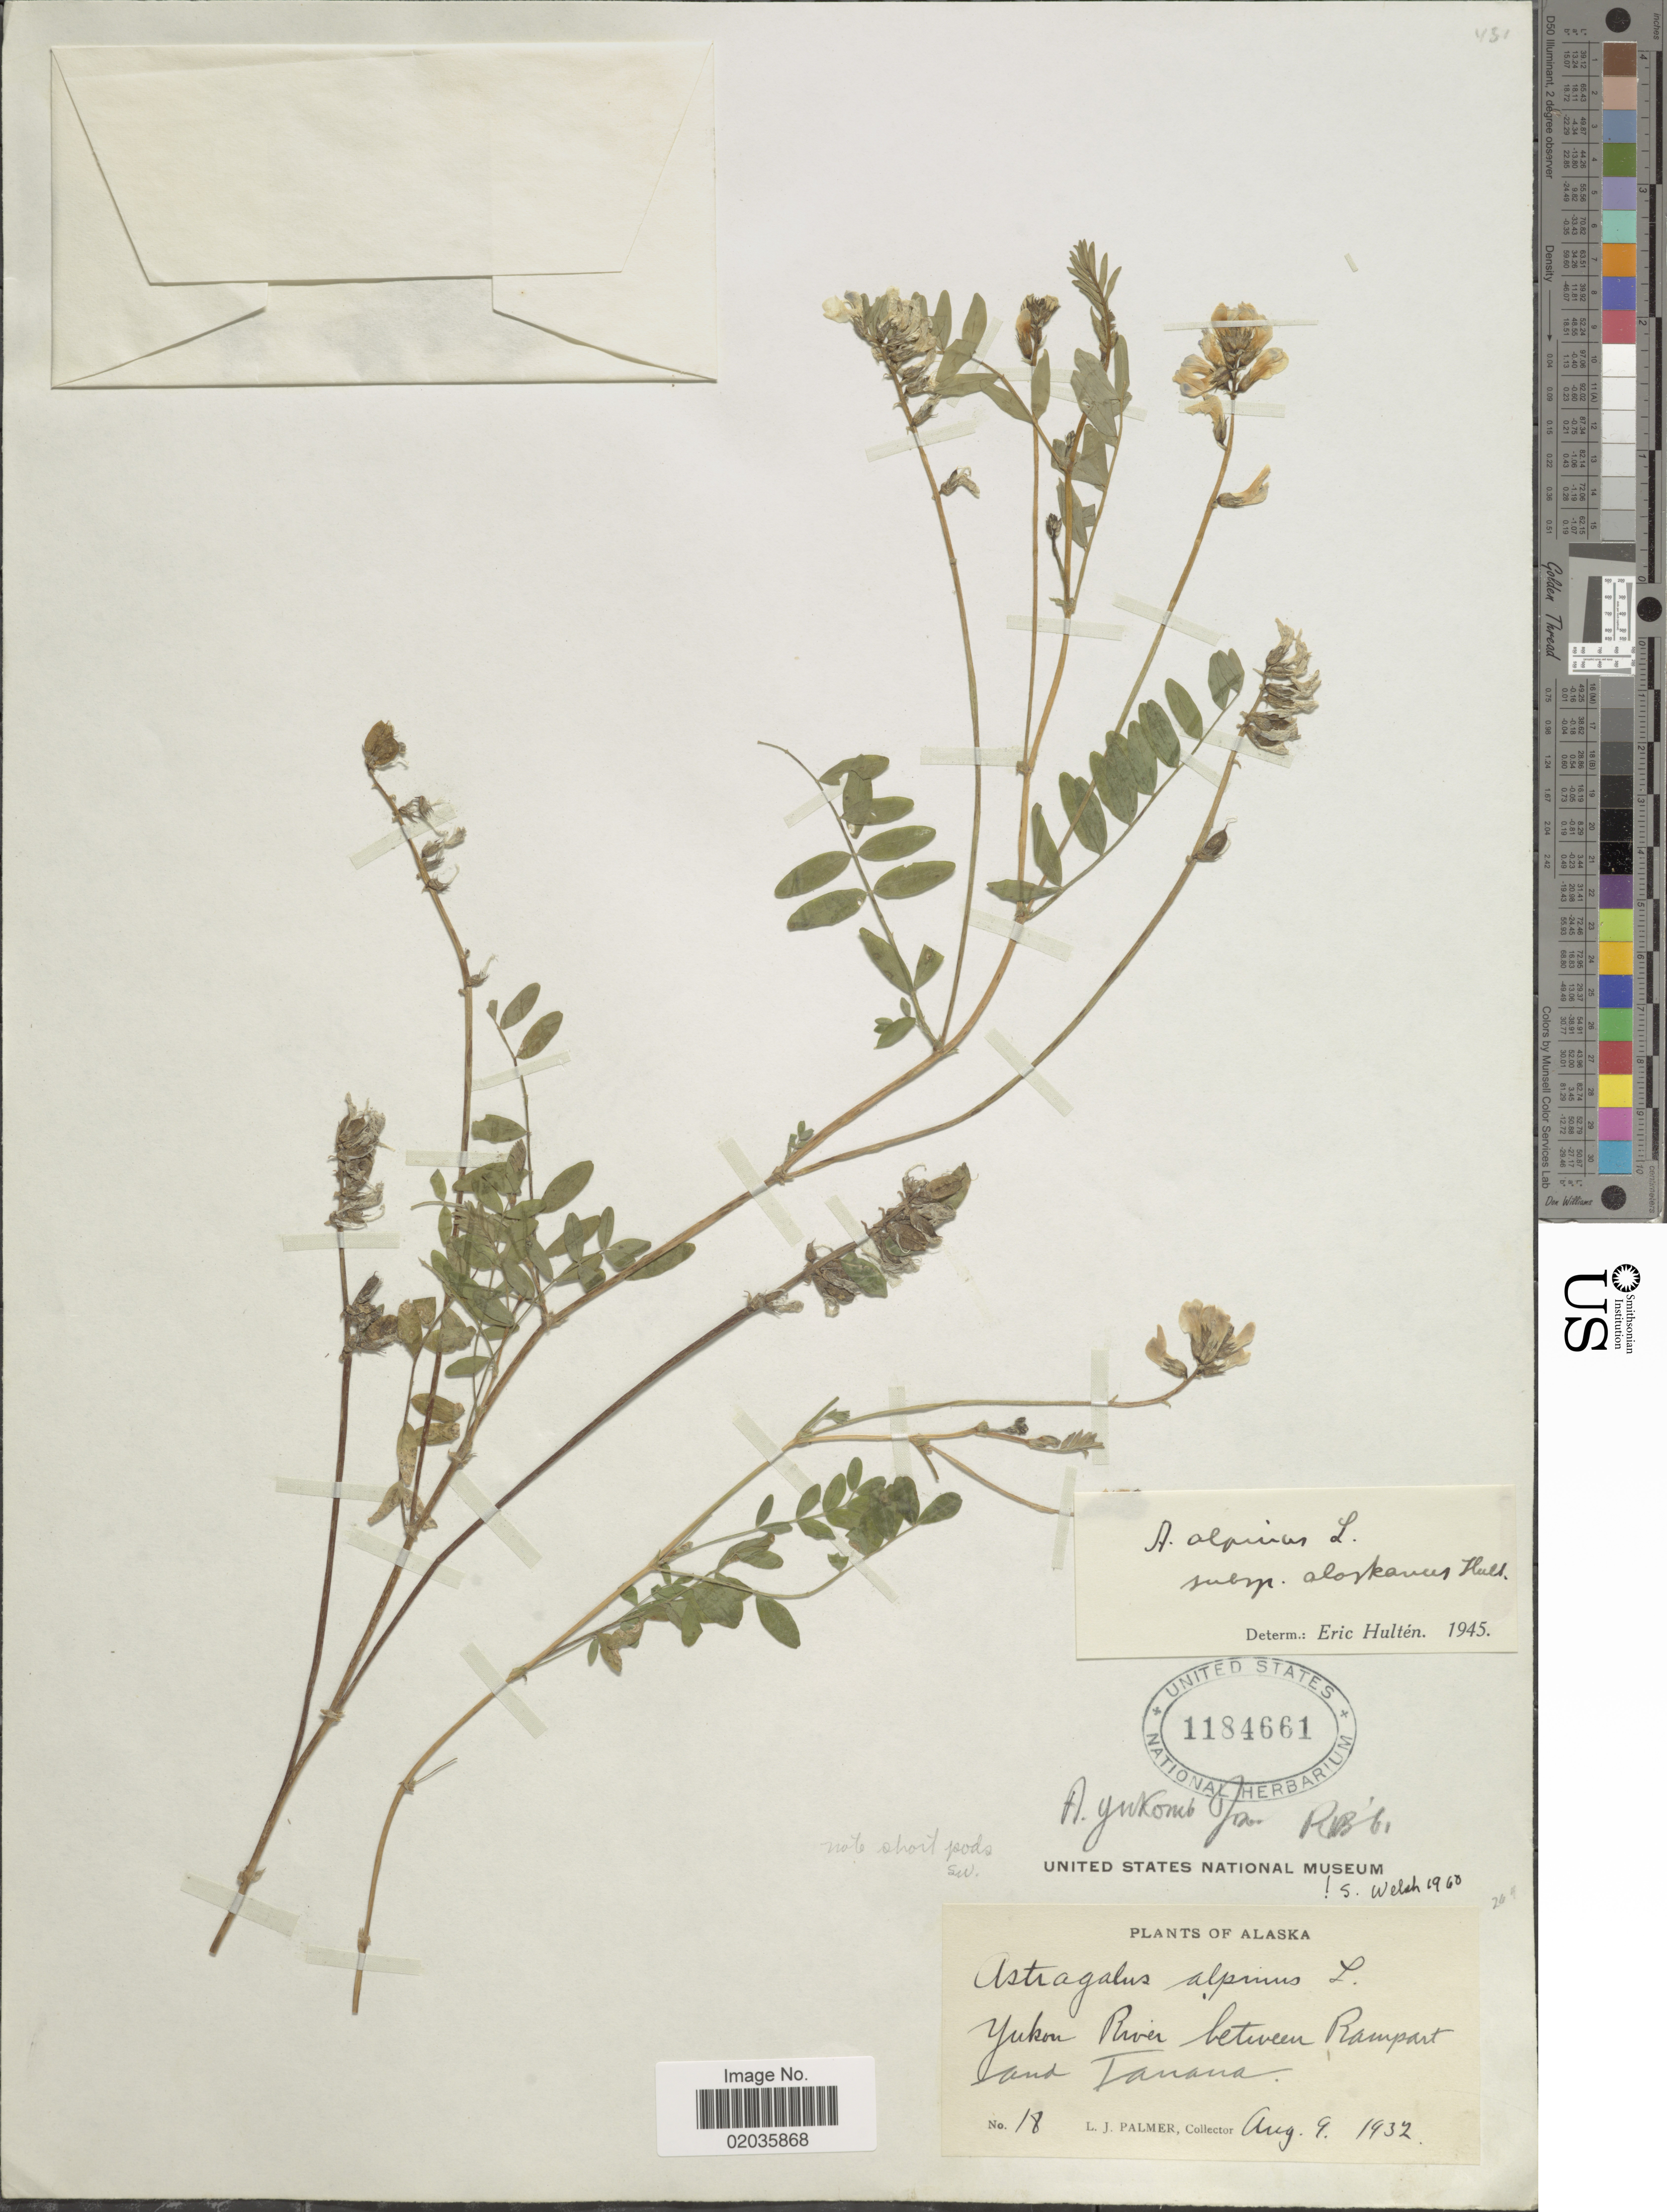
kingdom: Plantae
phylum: Tracheophyta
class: Magnoliopsida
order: Fabales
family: Fabaceae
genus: Astragalus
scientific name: Astragalus yukonis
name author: M.E. Jones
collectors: L. J. Palmer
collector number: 18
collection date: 1932-08-09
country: United States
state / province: Alaska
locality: Yukon River between Rampert and Tanana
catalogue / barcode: US 1184661